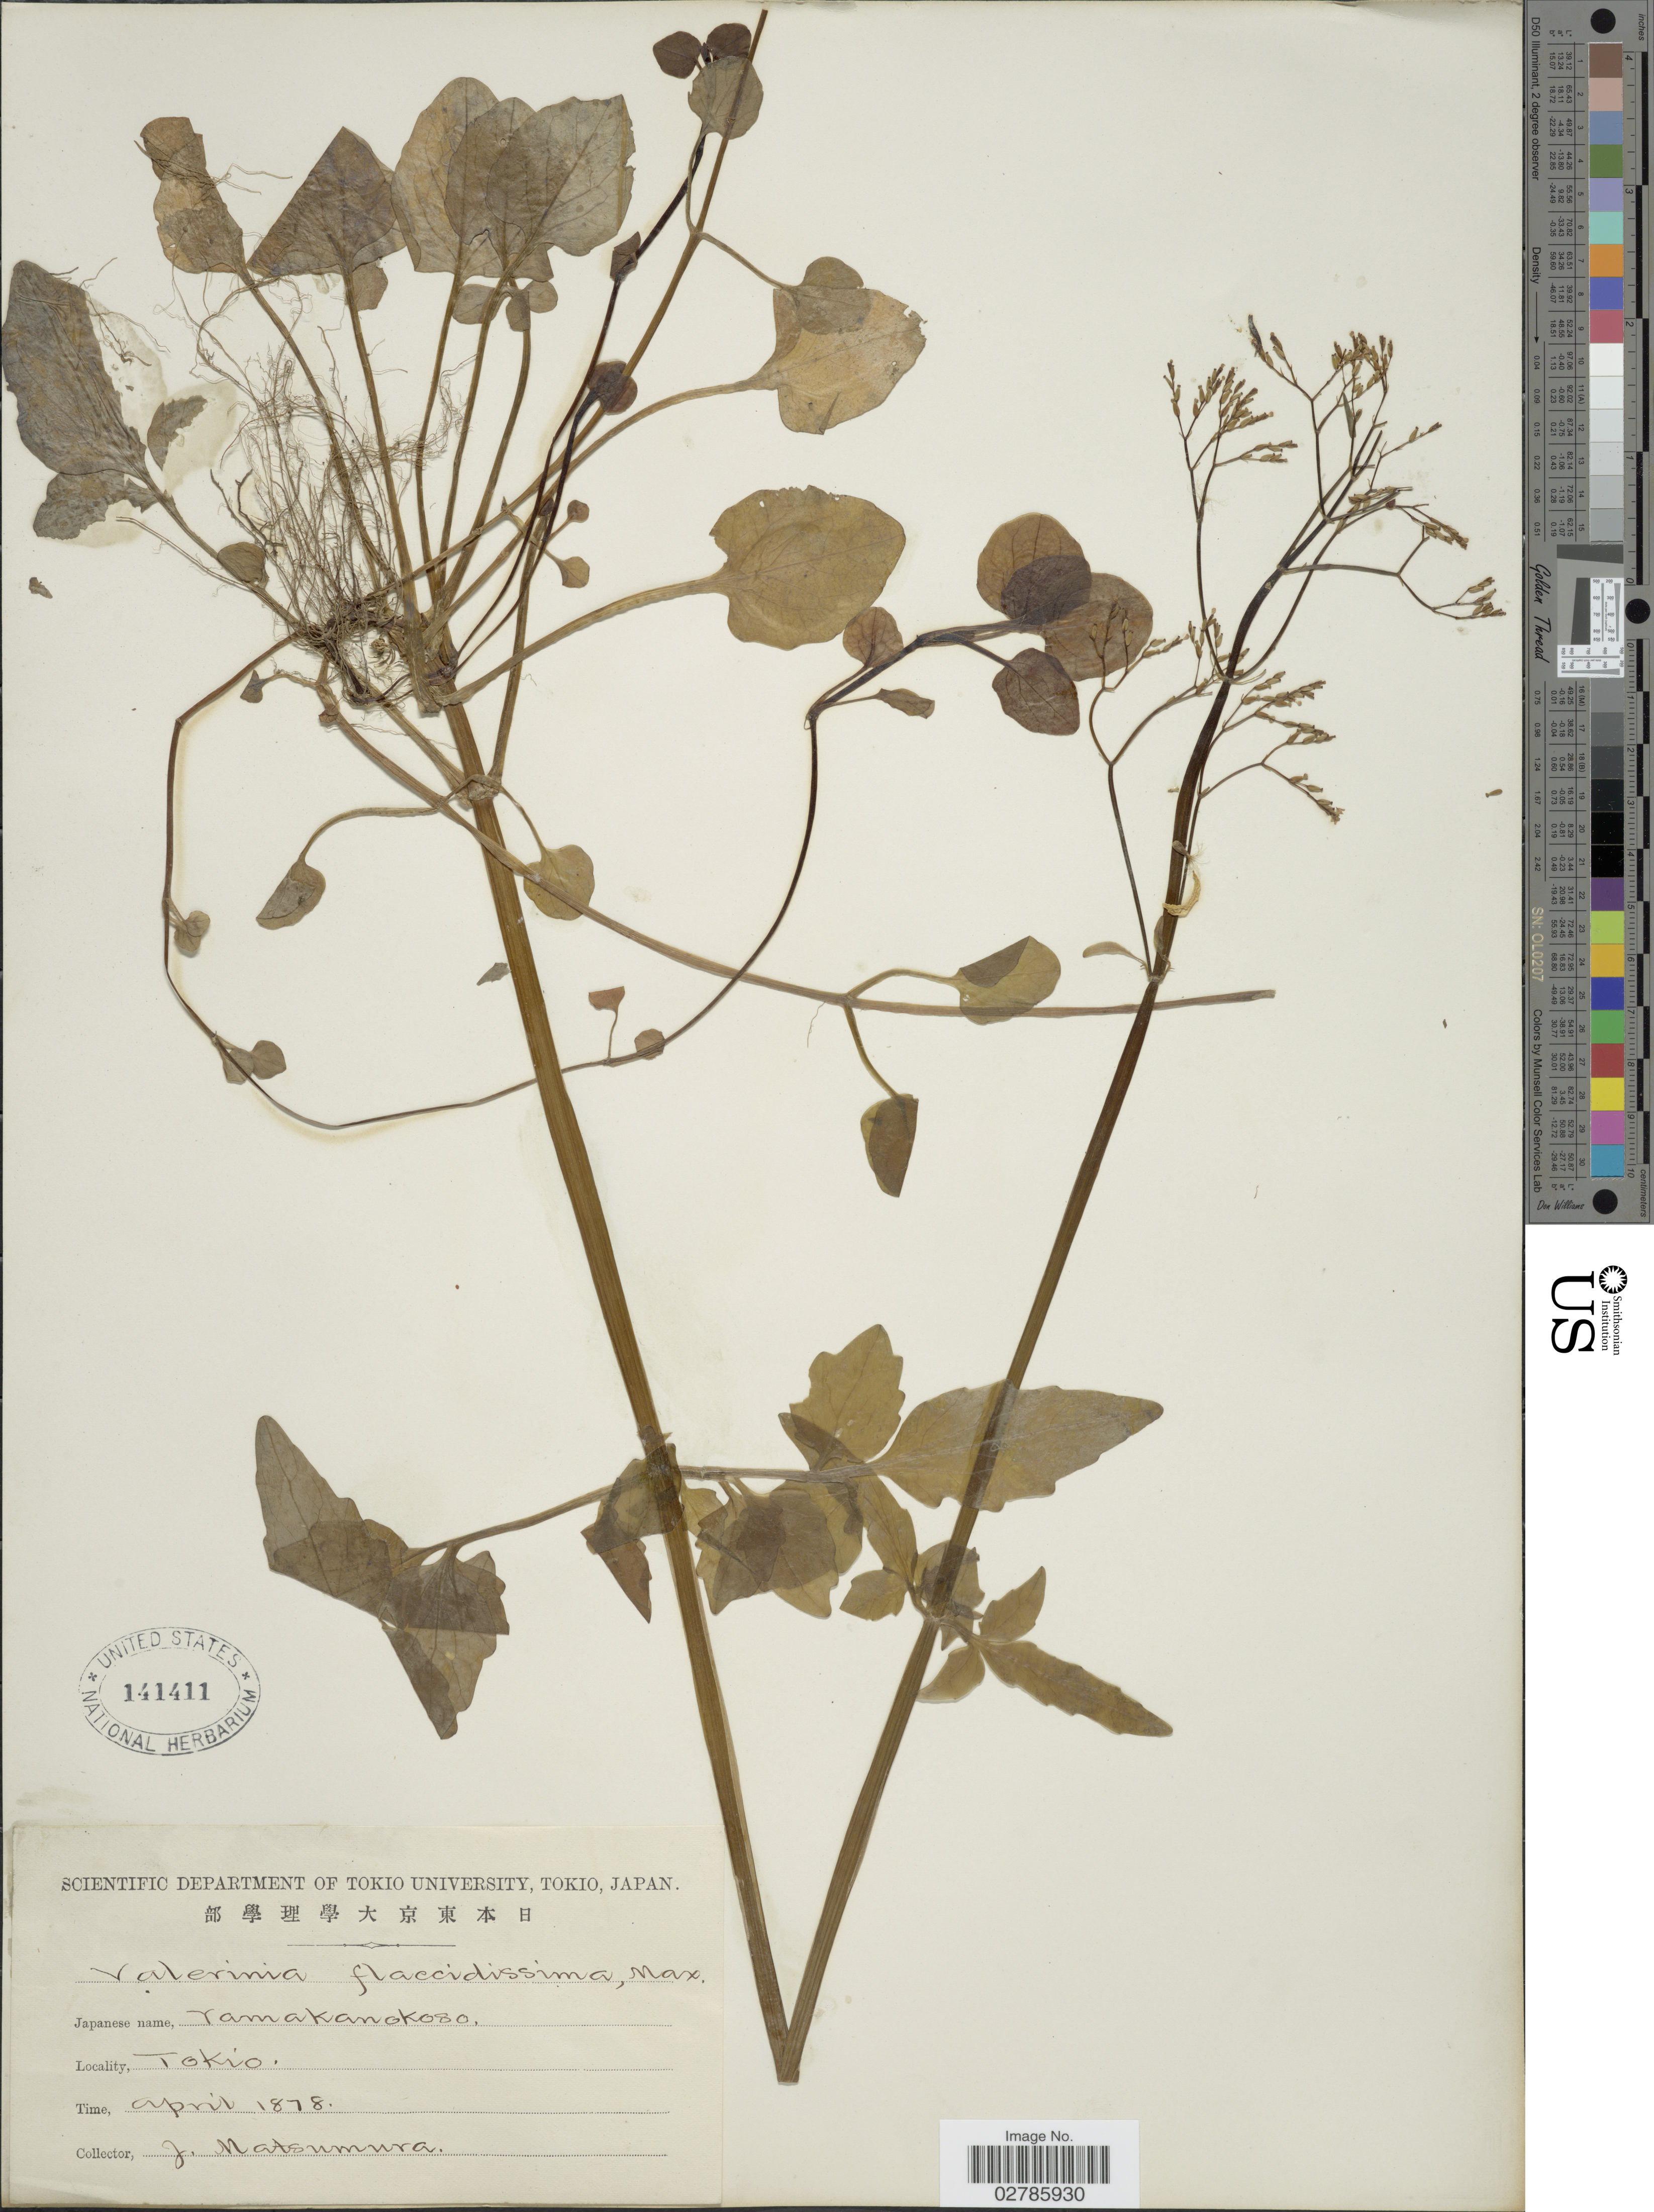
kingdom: Plantae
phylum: Tracheophyta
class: Magnoliopsida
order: Dipsacales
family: Caprifoliaceae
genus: Valeriana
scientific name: Valeriana flaccidissima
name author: Maxim.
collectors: J. Matsumura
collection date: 1878-04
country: Japan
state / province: Tokyo, Federal City of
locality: Tokio.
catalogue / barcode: US 141411